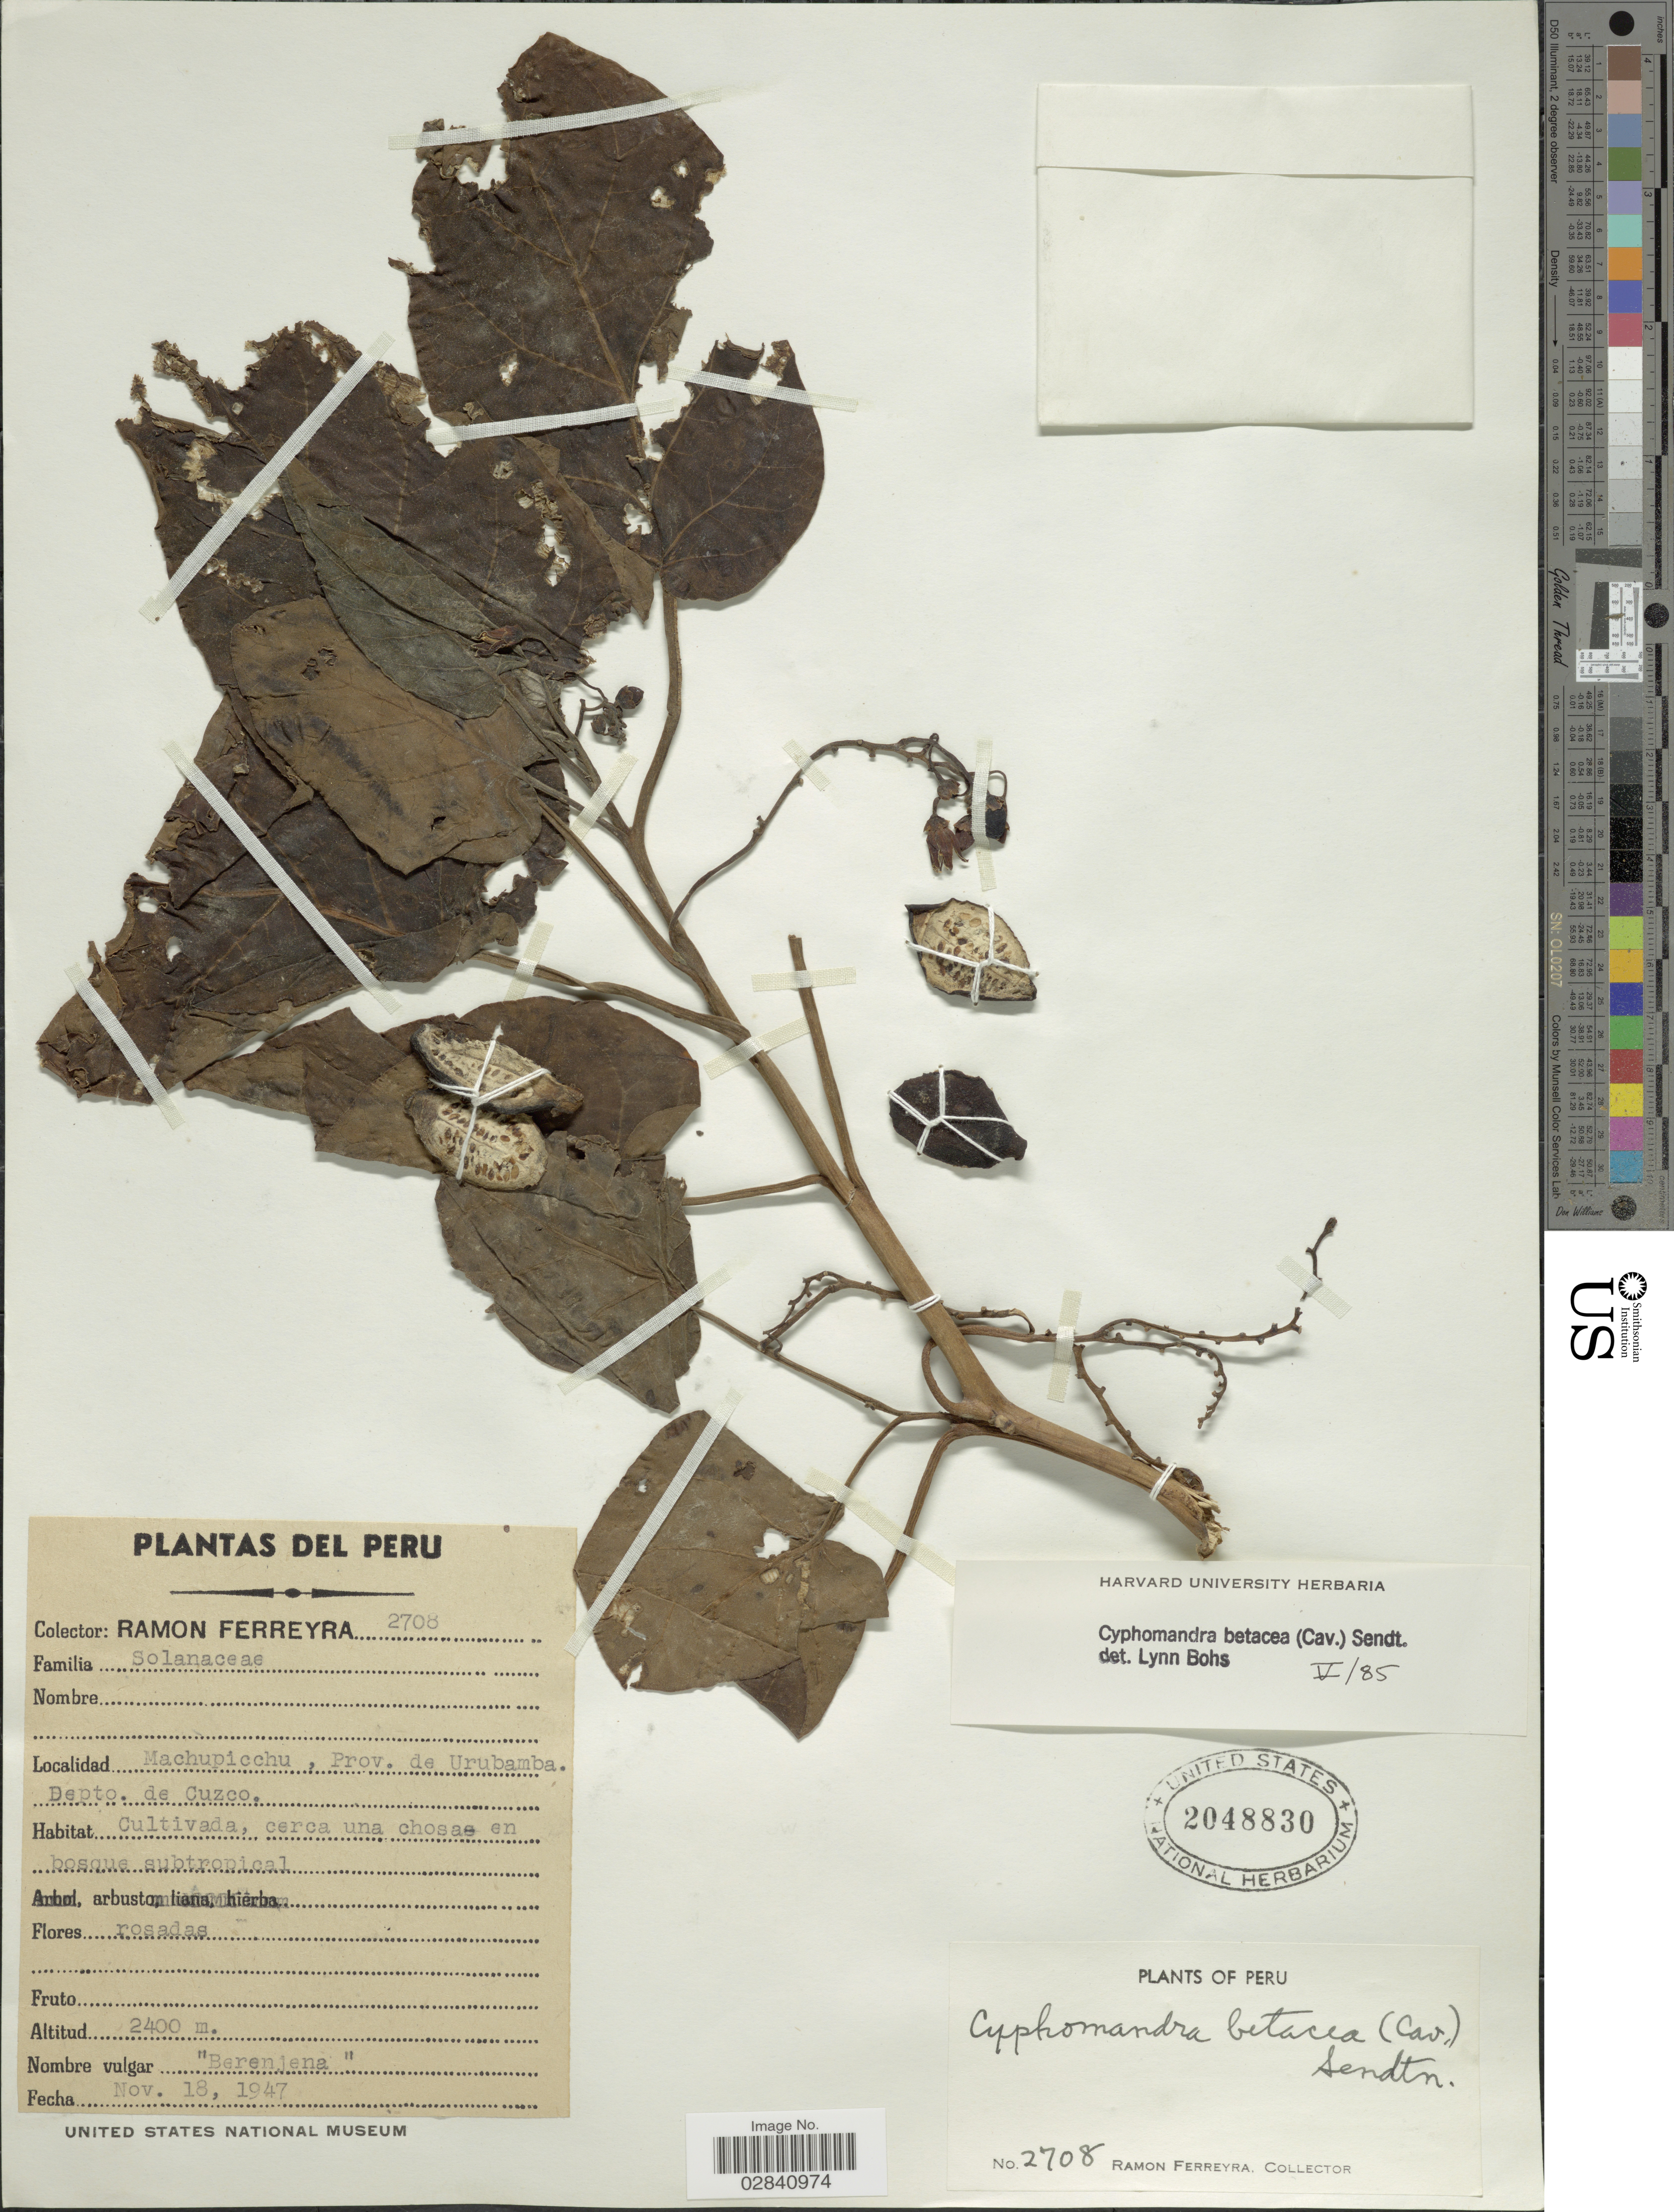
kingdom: Plantae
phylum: Tracheophyta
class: Magnoliopsida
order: Solanales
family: Solanaceae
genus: Cyphomandra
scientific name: Cyphomandra betacea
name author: (Cav.) Sendtn.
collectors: R. A. Ferreyra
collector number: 2708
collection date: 1947-11-18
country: Peru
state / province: Cusco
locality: Machupicchu, Prov. de Urubamba. Depto. de Cuzco.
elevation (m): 2400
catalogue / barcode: US 2048830